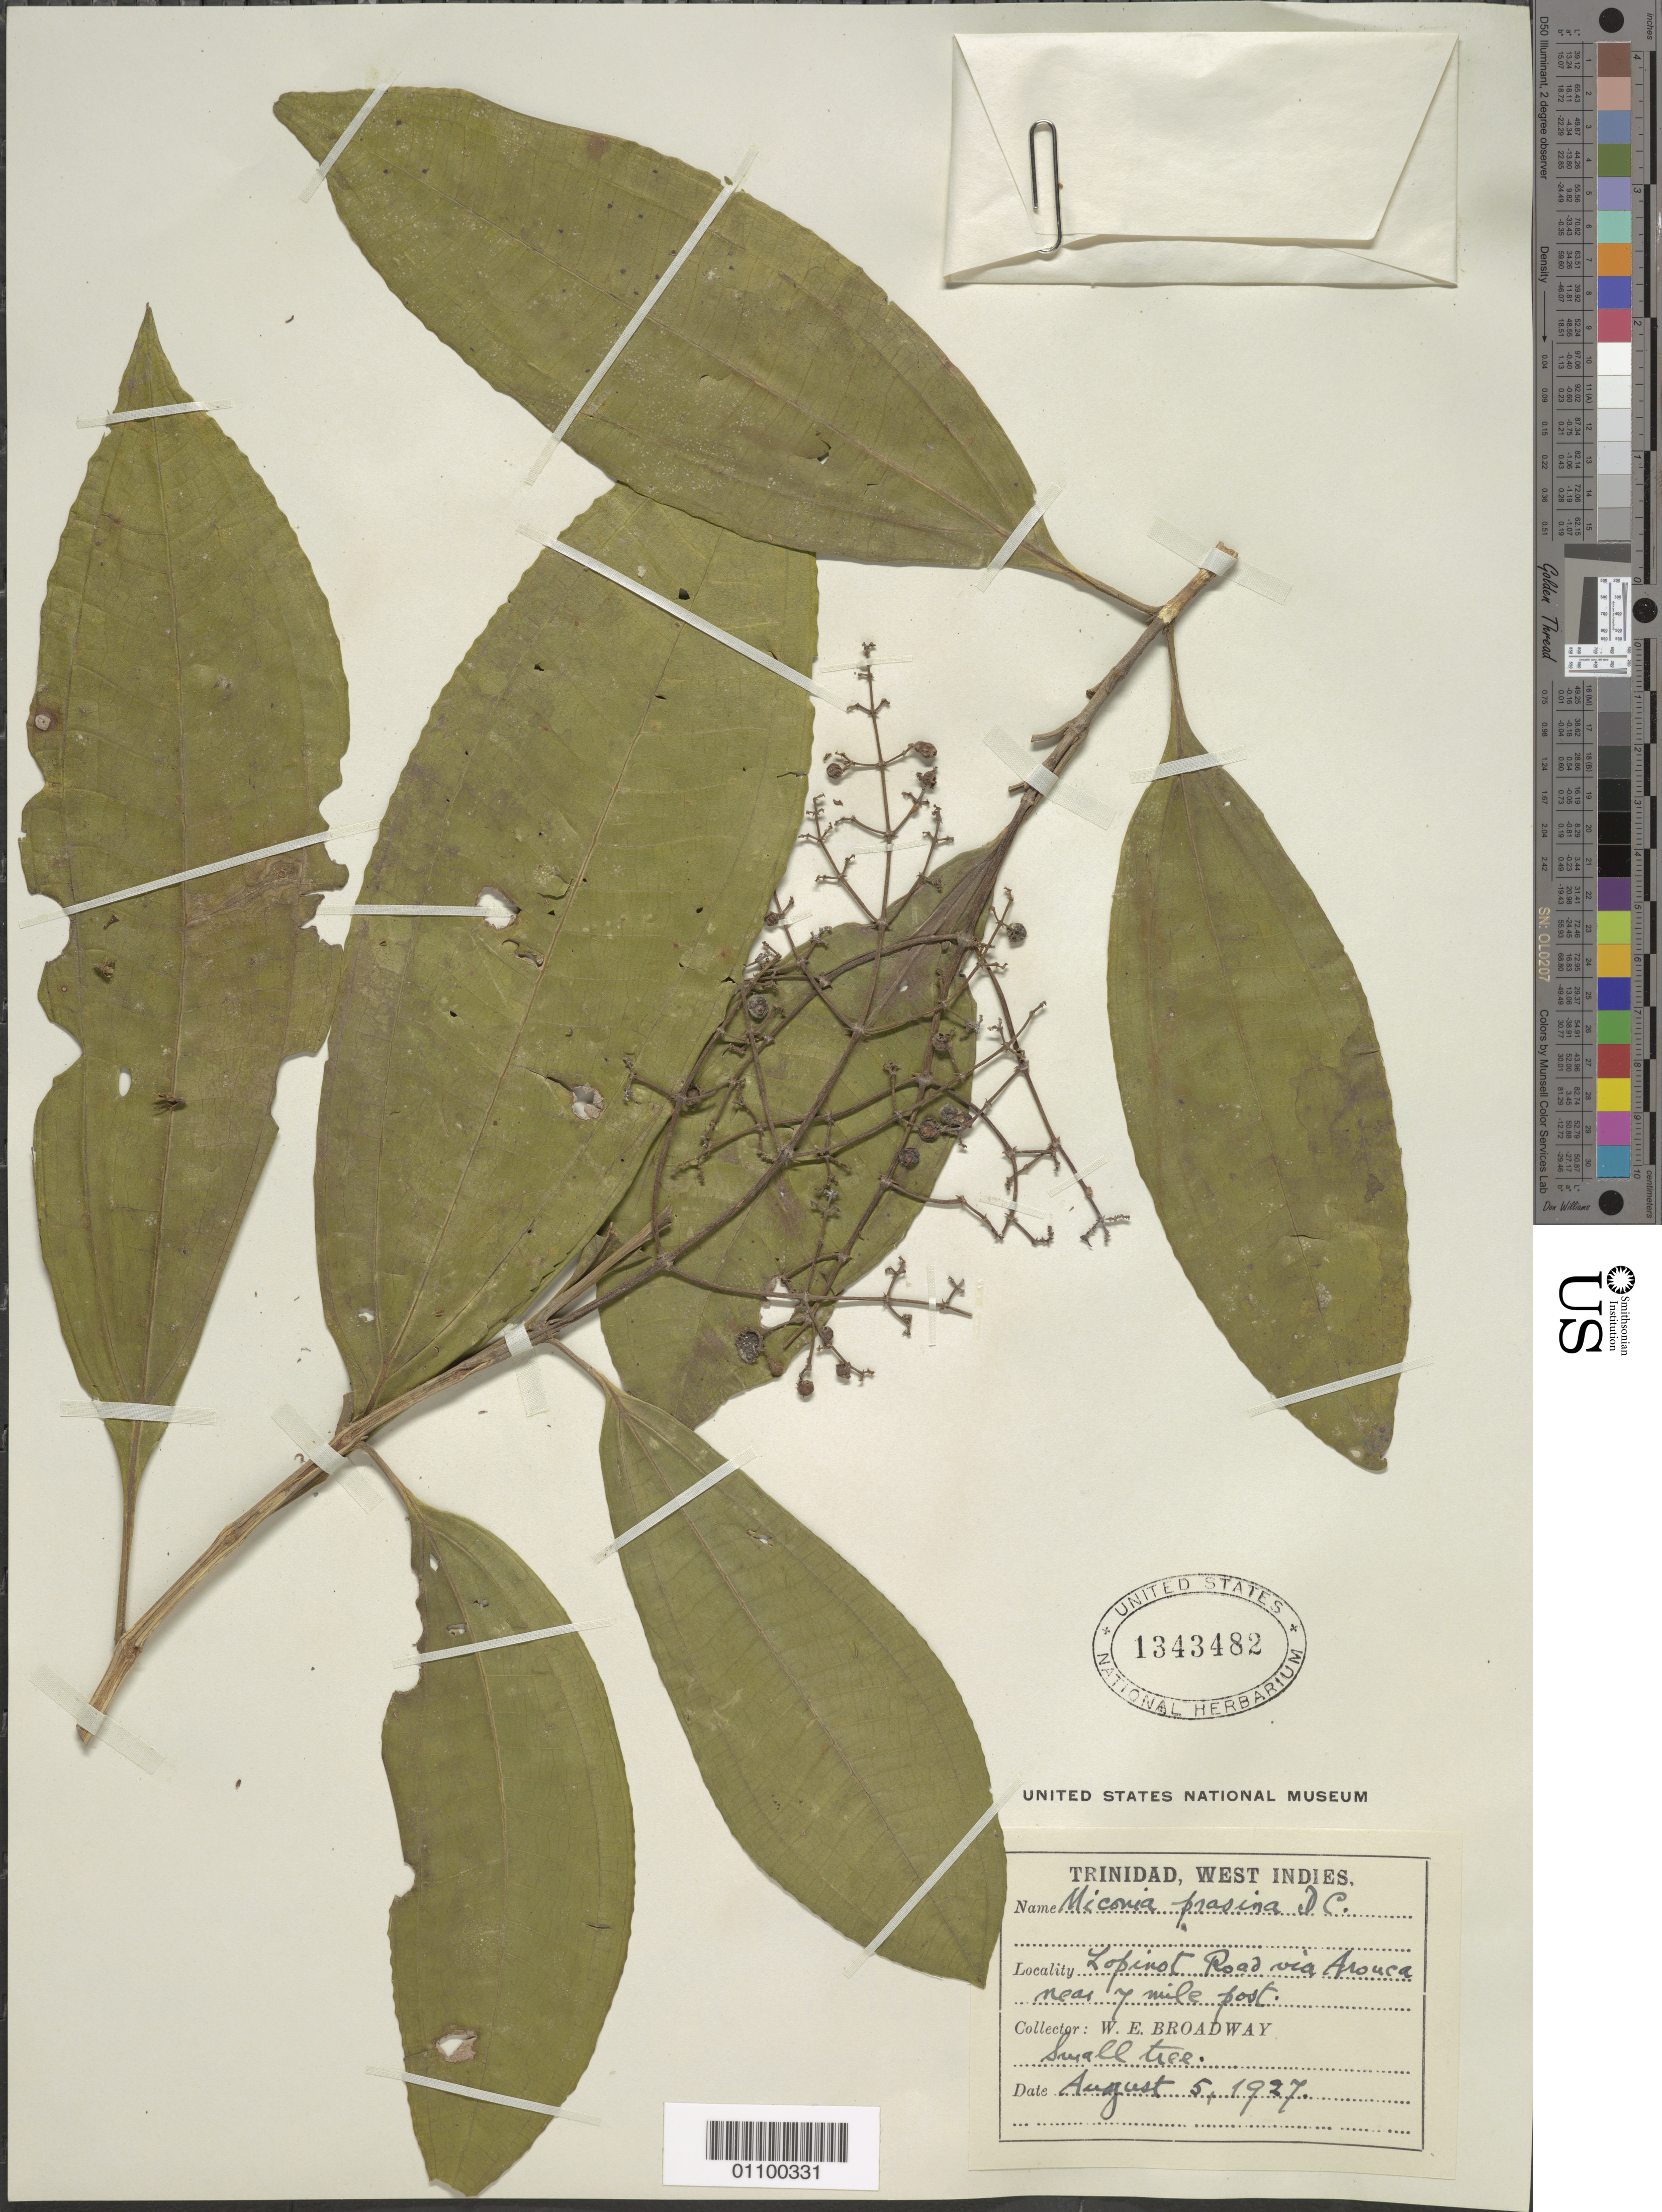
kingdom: Plantae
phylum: Tracheophyta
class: Magnoliopsida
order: Myrtales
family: Melastomataceae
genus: Miconia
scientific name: Miconia prasina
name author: (Sw.) DC.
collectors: W. E. Broadway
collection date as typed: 05 Aug 1927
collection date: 1927-08-05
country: Trinidad and Tobago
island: Trinidad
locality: Lopinot Road via Arouca, near 7 mi post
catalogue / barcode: US 1343482